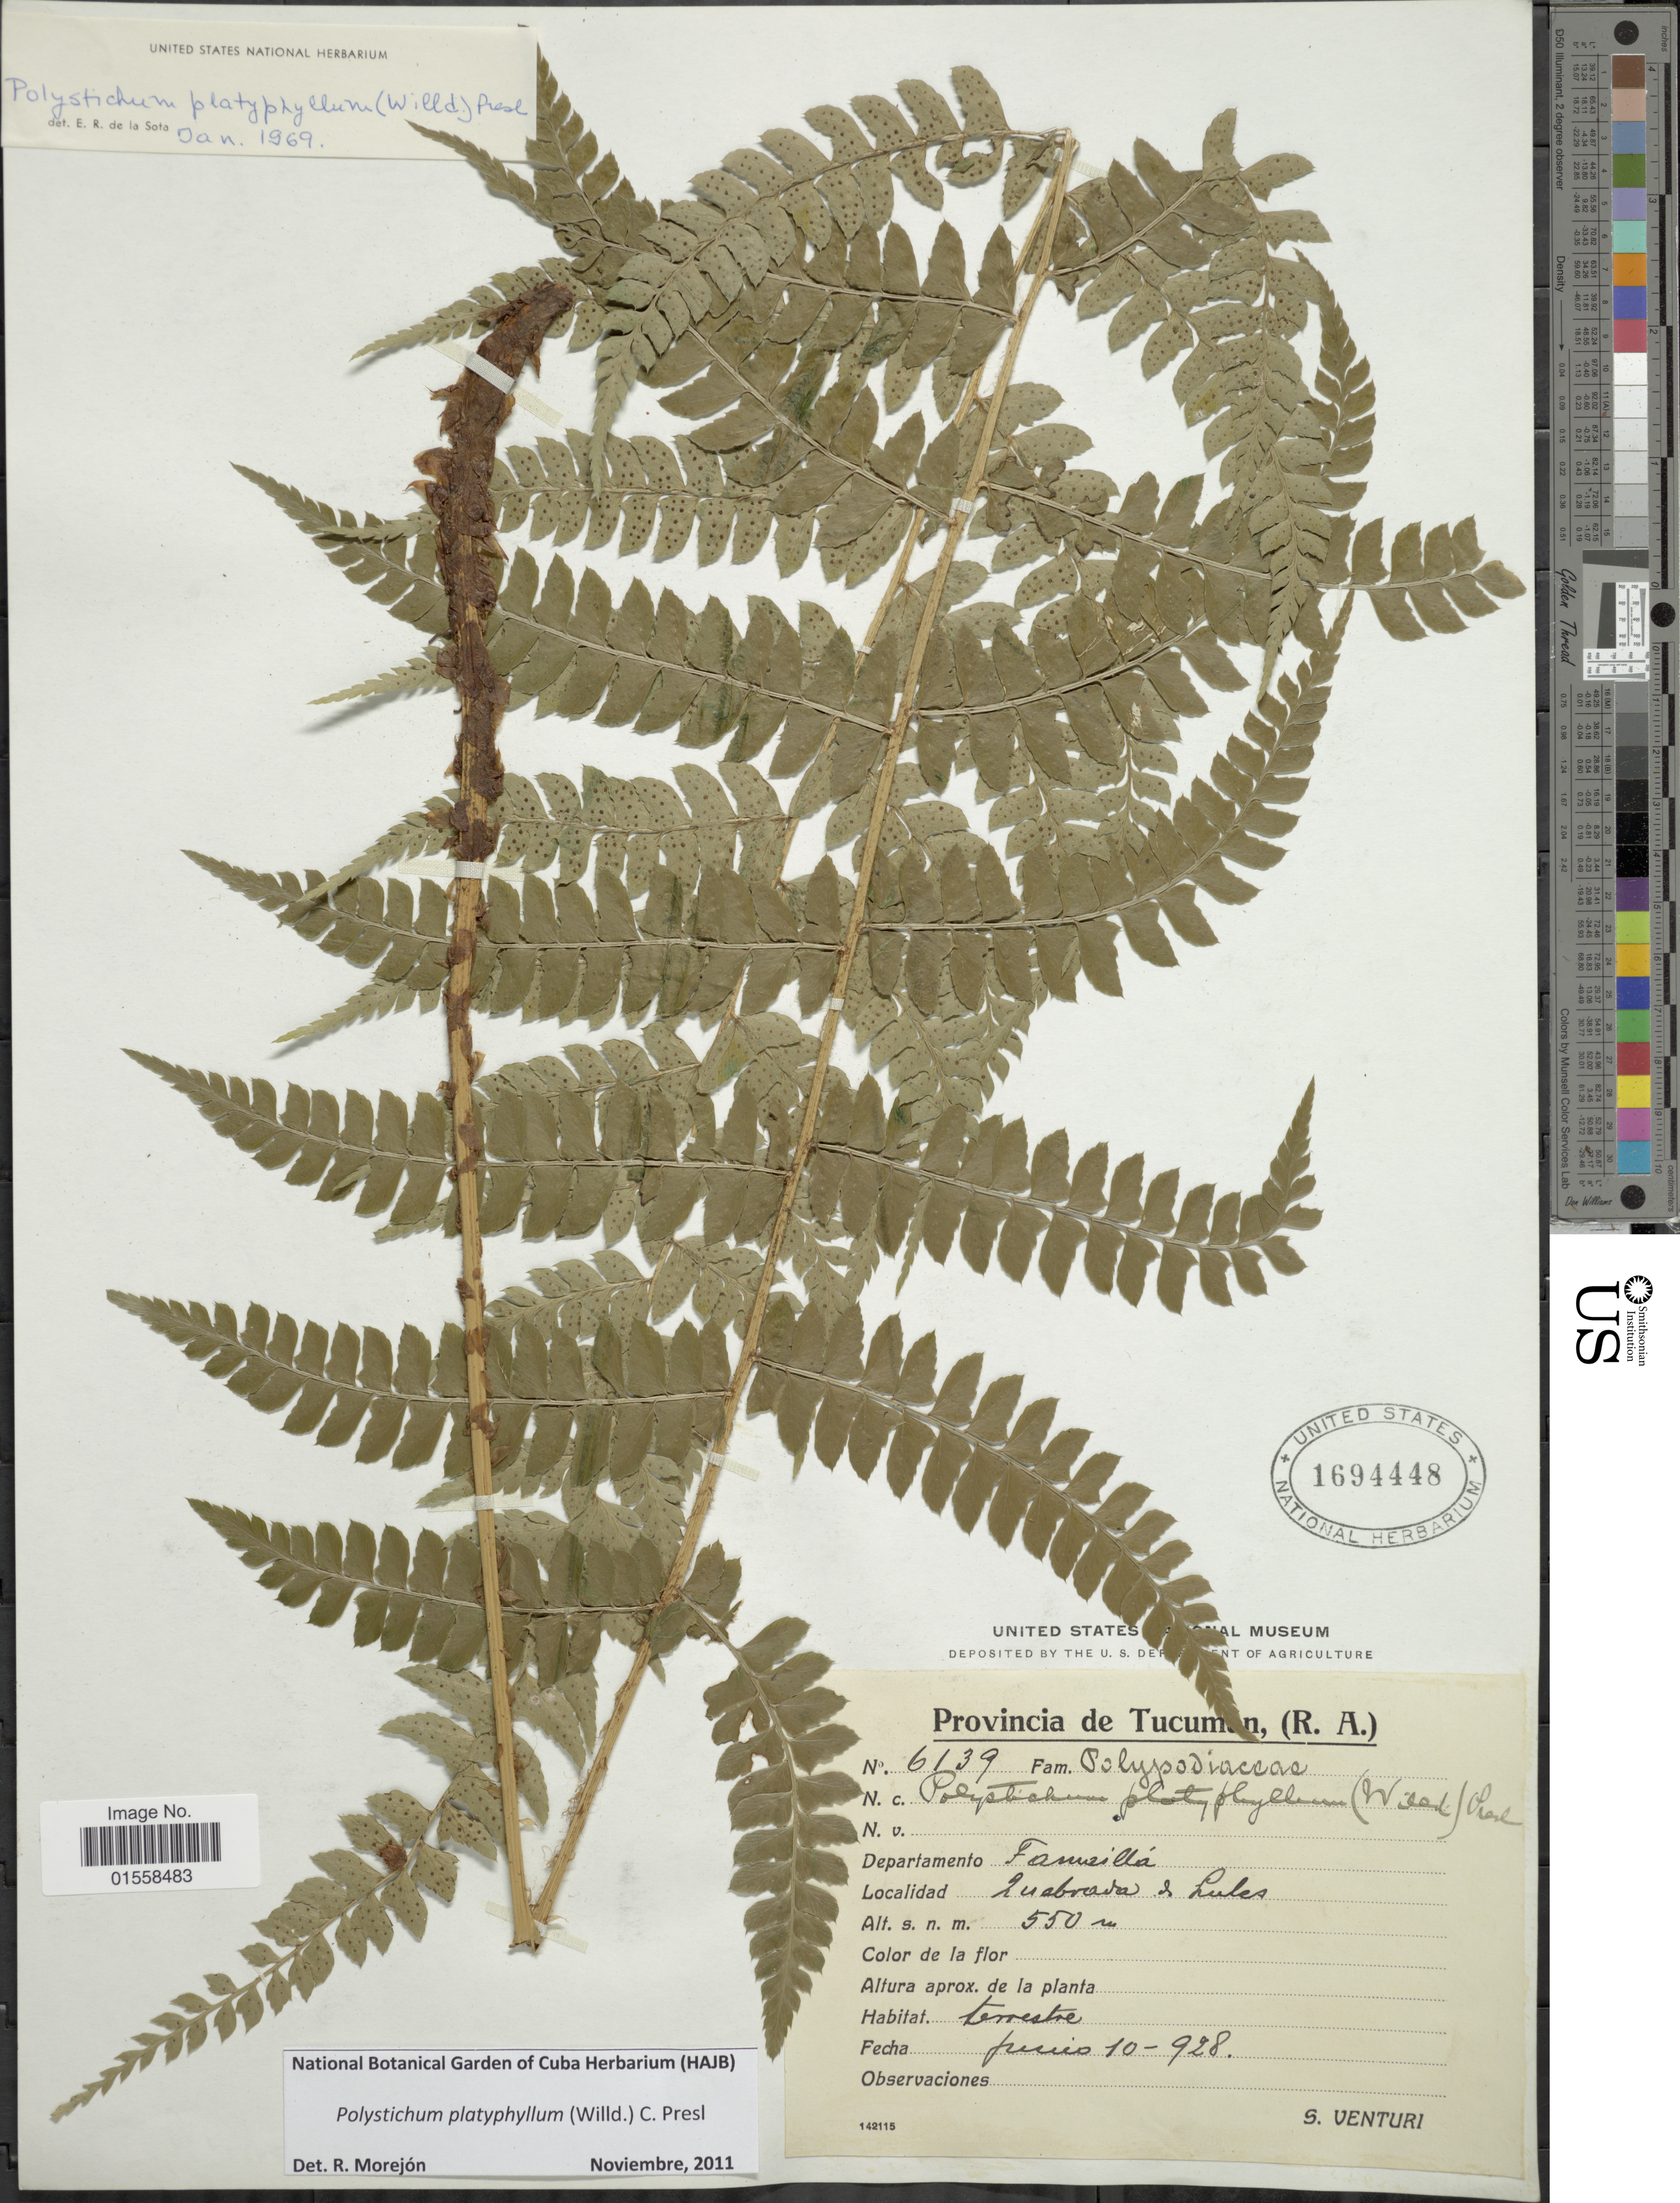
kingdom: Plantae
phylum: Tracheophyta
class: Polypodiopsida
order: Polypodiales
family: Dryopteridaceae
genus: Polystichum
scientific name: Polystichum platyphyllum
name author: (Willd.) C. Presl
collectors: S. Venturi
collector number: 6139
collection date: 1928-06-10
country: Argentina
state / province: Tucuman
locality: Provincia de Tucuman, (R. A.). Departamento Famailla, Quebrada de Lules.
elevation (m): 550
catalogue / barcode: US 1694448